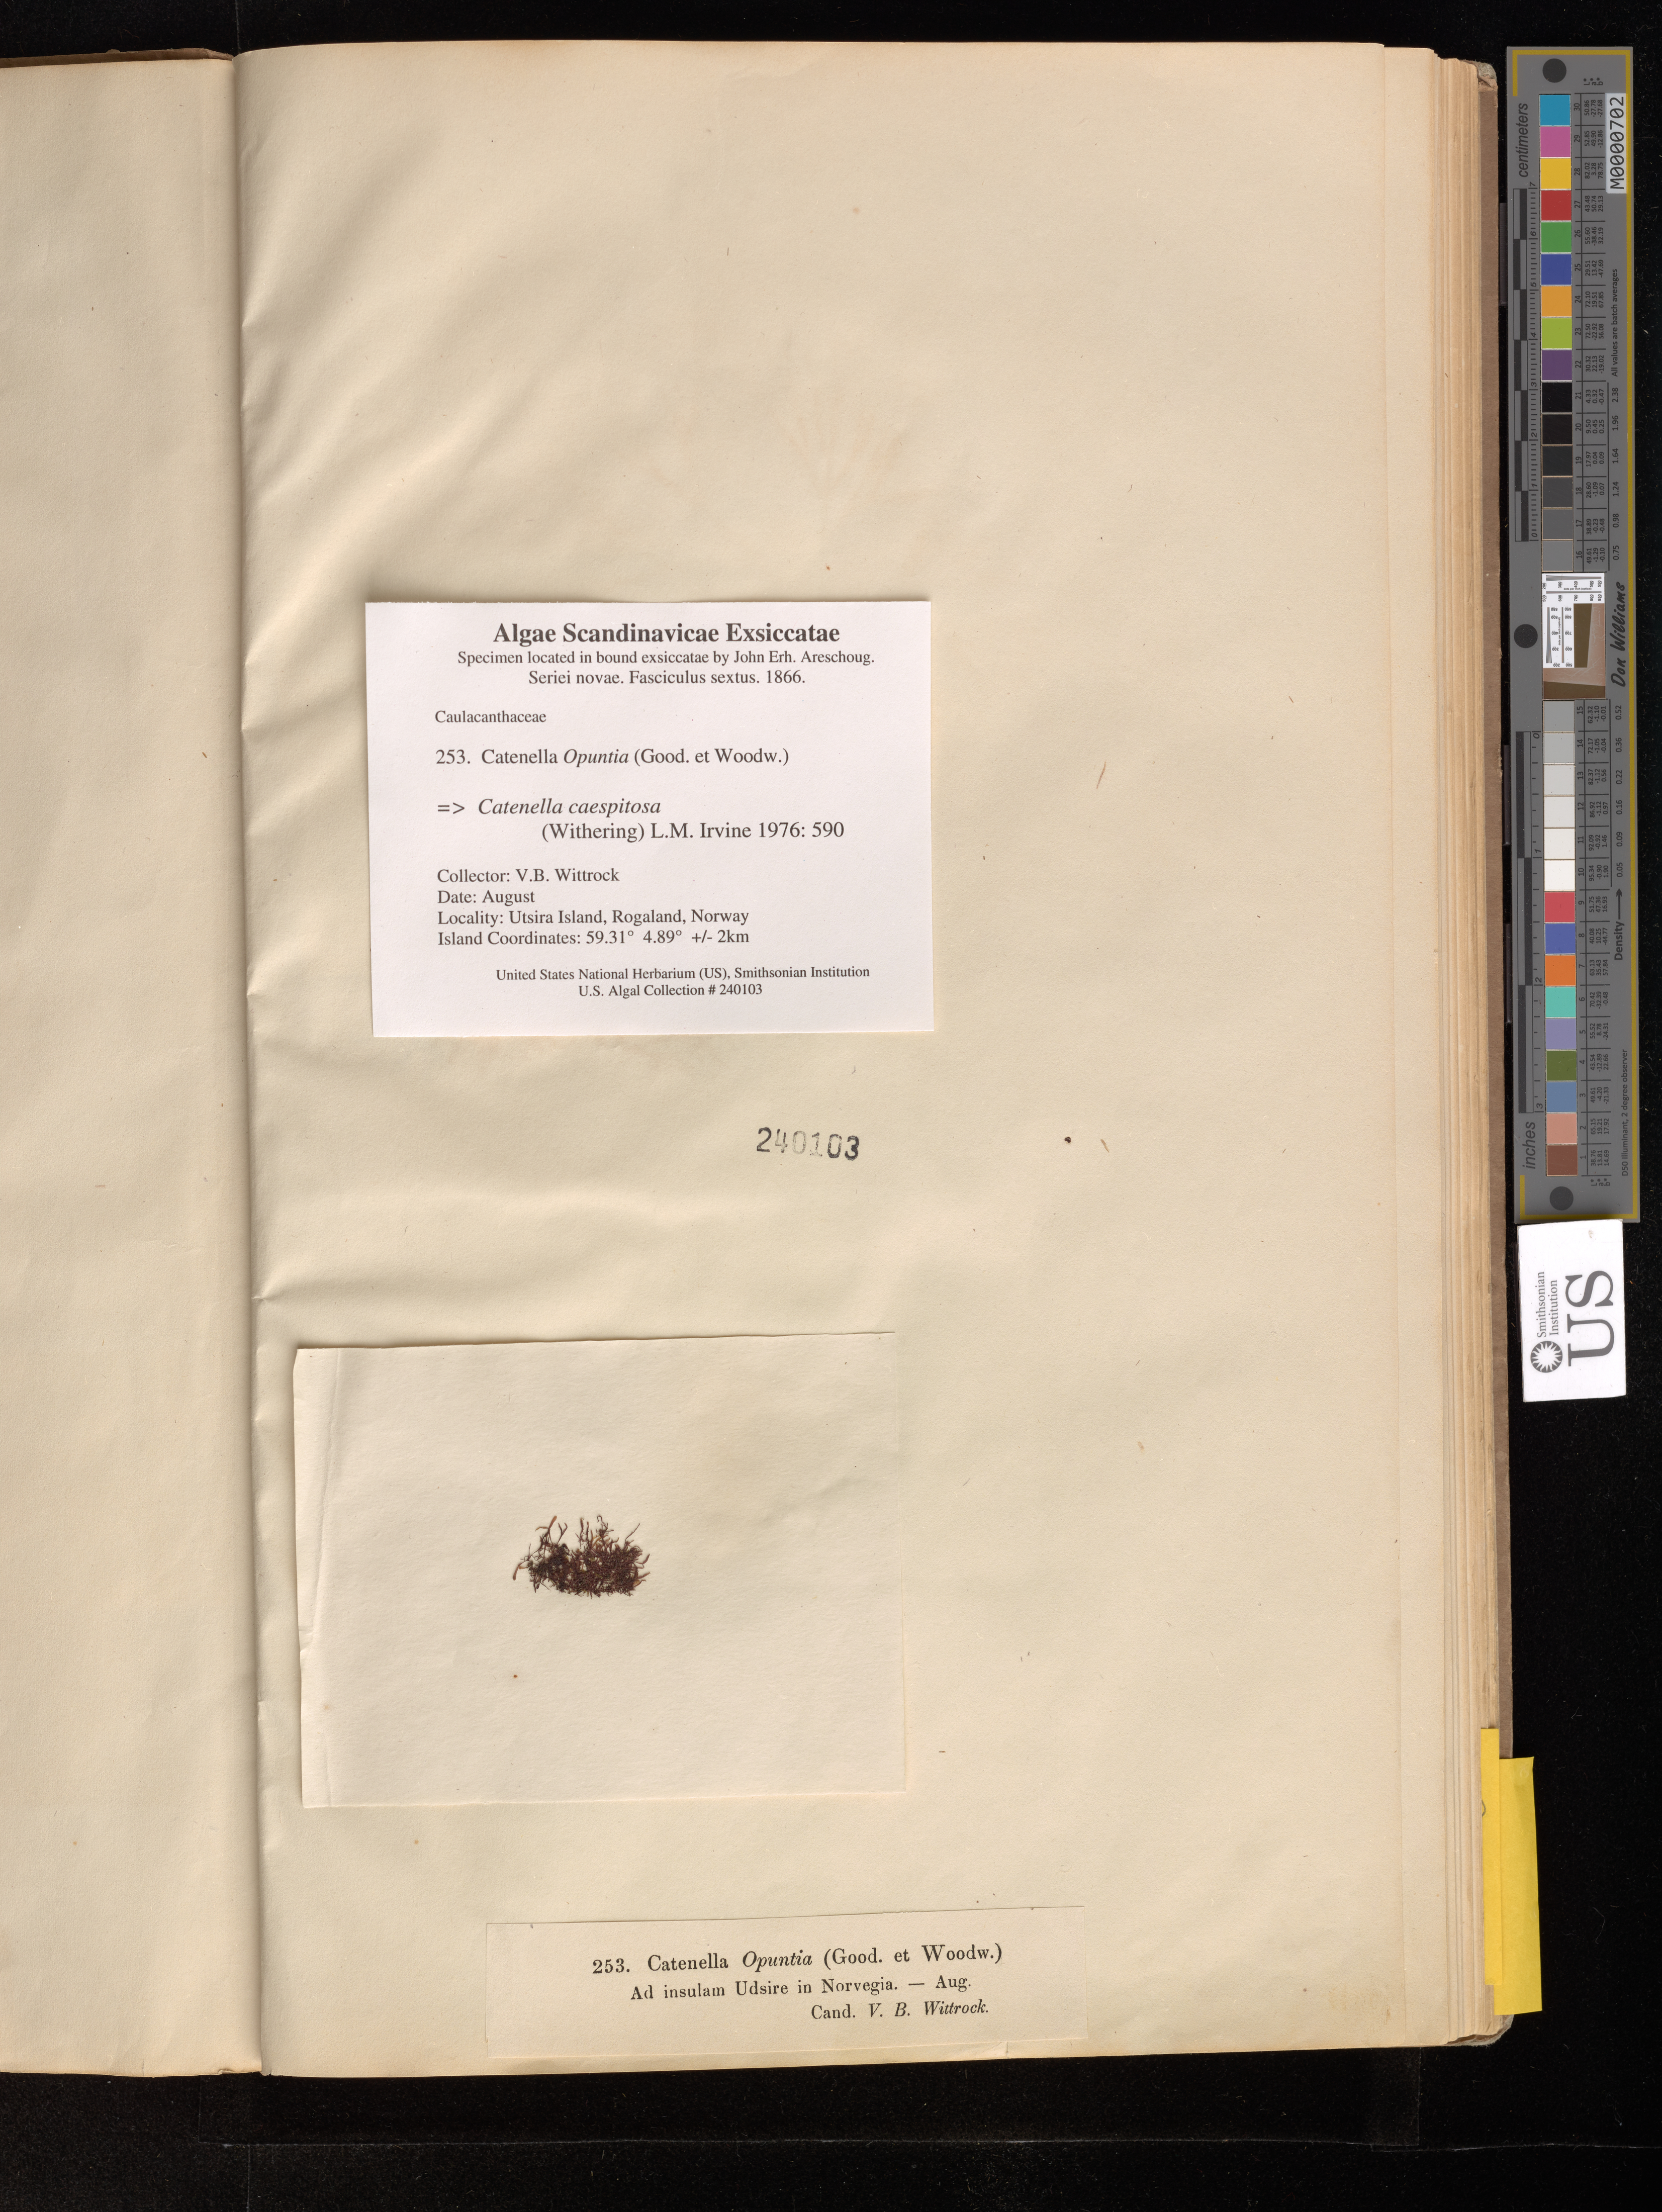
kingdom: Plantae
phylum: Rhodophyta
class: Florideophyceae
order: Gigartinales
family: Caulacanthaceae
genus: Catenella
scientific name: Catenella caespitosa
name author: (With.) L.M. Irvine in Parke & P.S. Dixon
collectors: V. Wittrock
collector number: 253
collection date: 1866-08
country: Norway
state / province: Rogaland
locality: Utsira Island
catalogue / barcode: US 240103